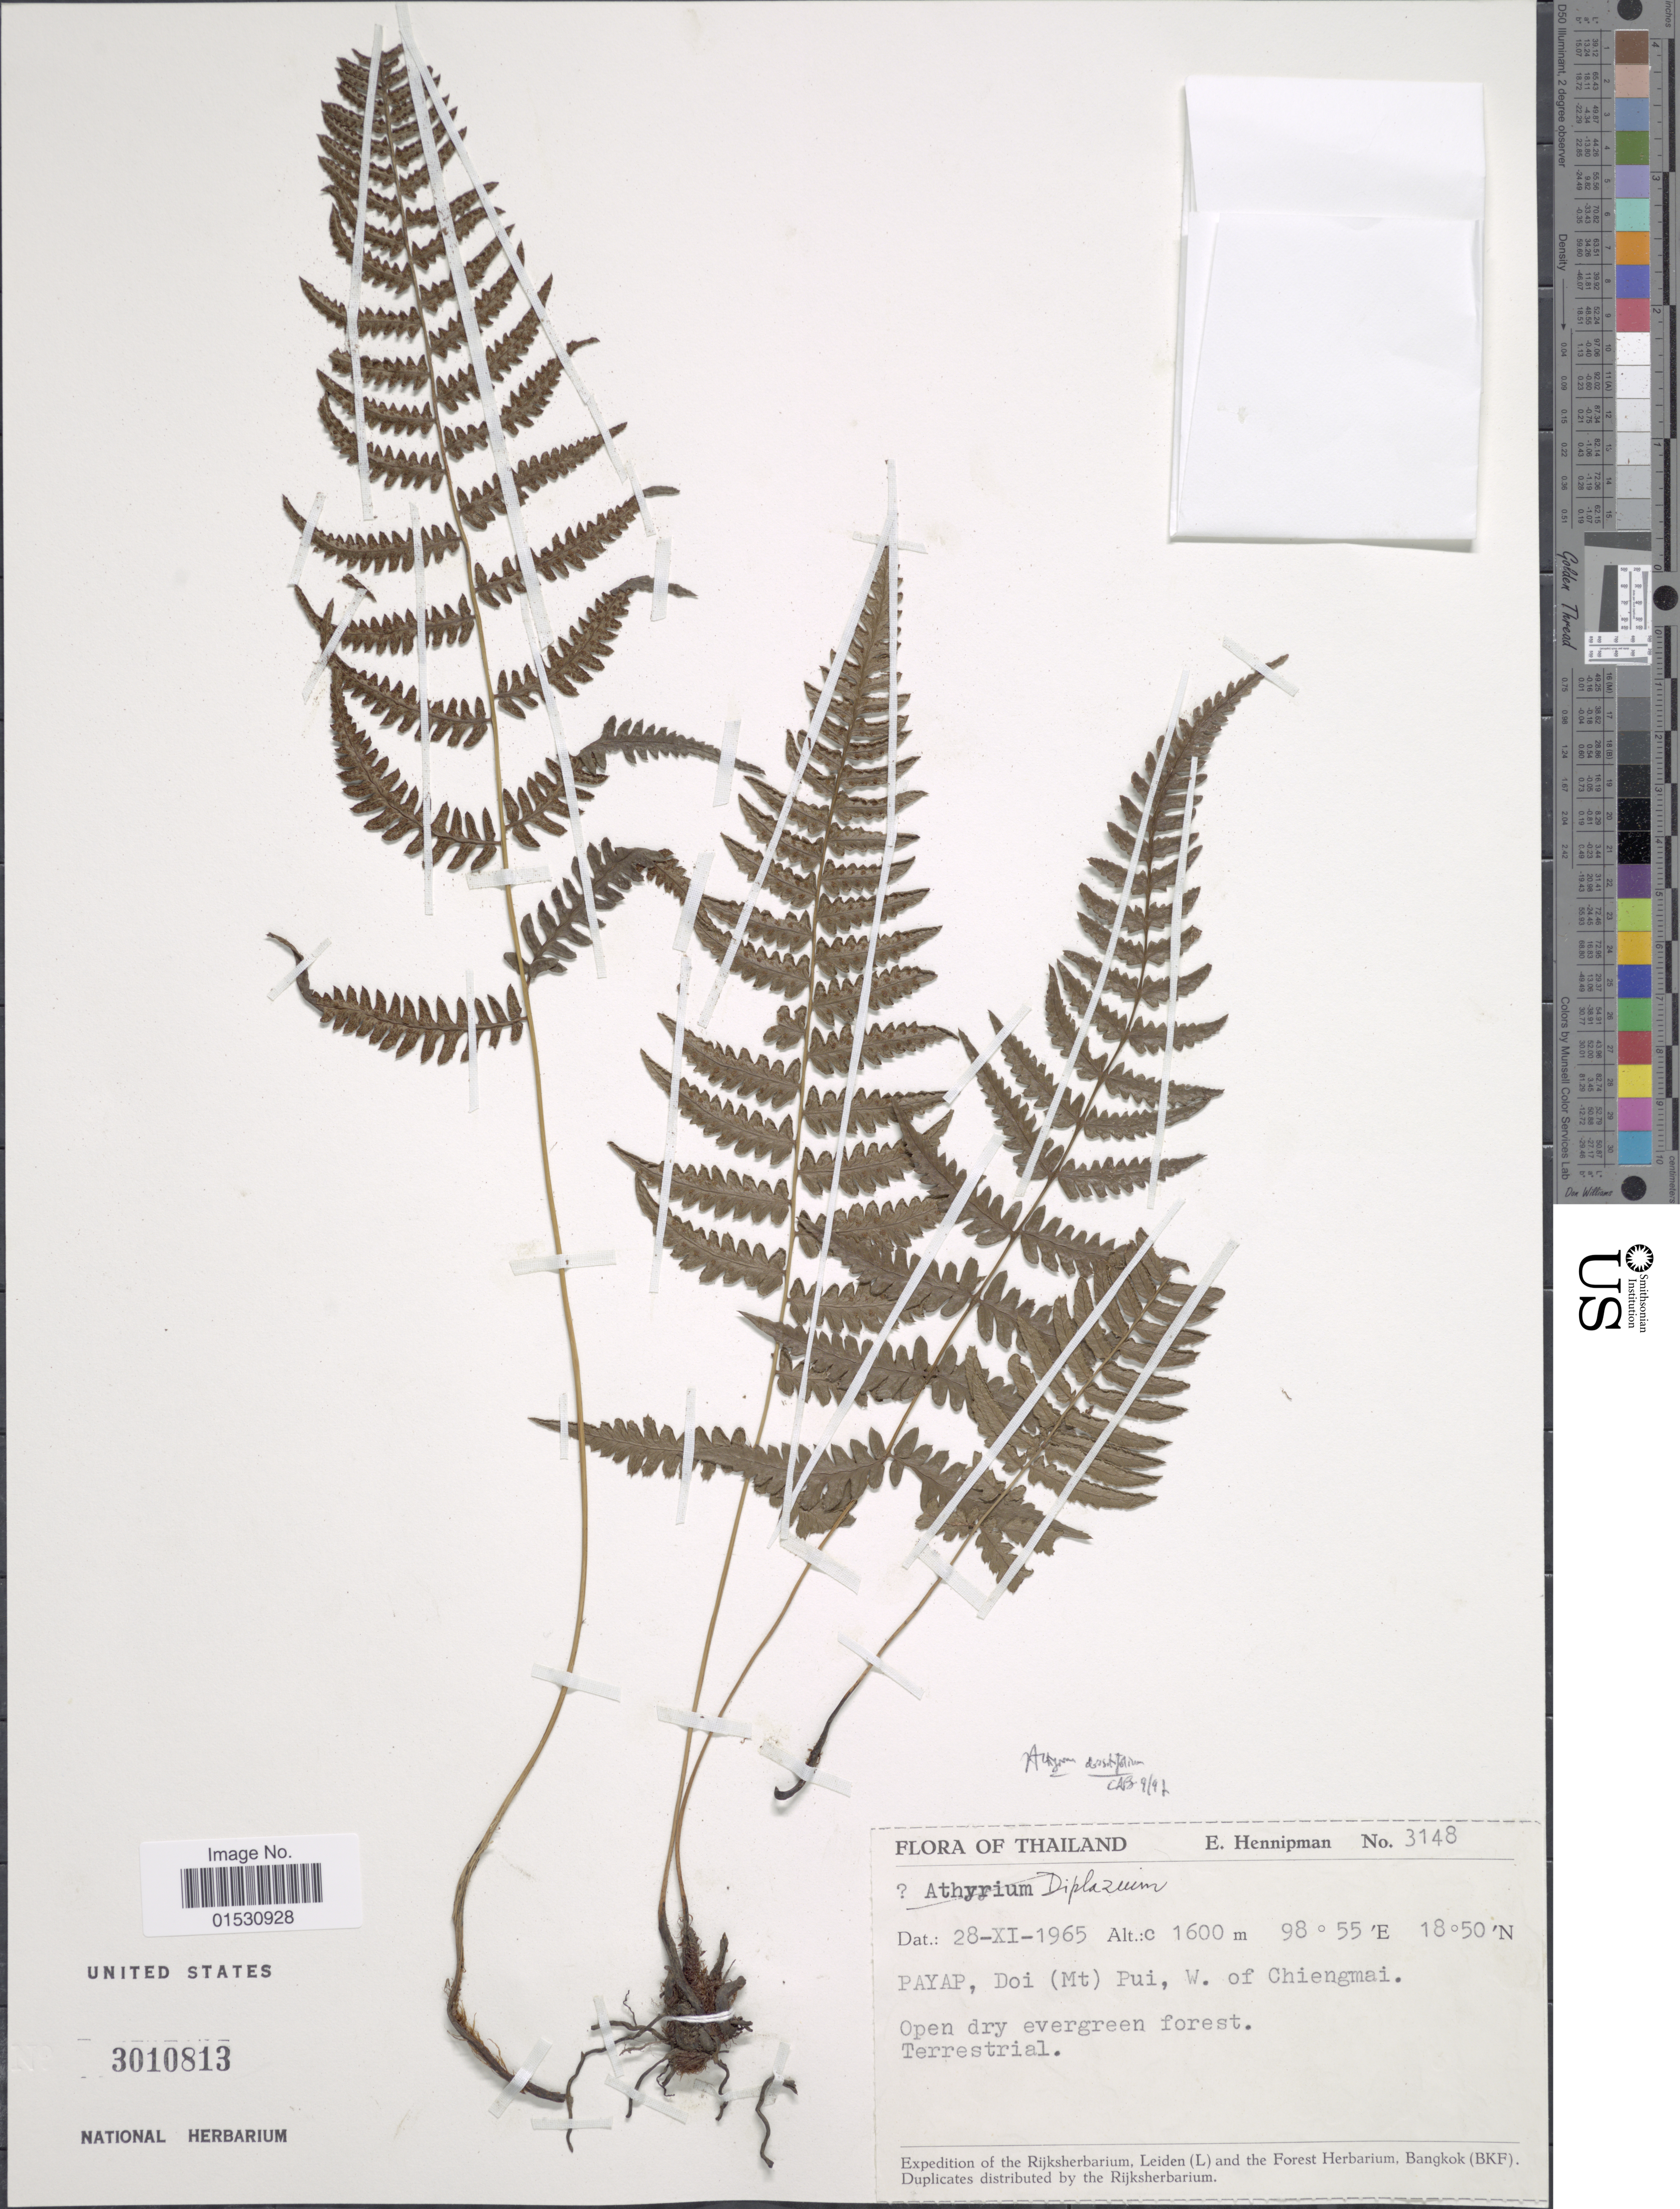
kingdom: Plantae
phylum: Tracheophyta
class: Polypodiopsida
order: Polypodiales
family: Athyriaceae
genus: Athyrium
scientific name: Athyrium nigripes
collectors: E. Hennipman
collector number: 3148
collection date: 1965-11-28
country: Thailand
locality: Payap, Doi (Mt) Pui, W. of Chiengmai.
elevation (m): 1600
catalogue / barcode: US 3010813